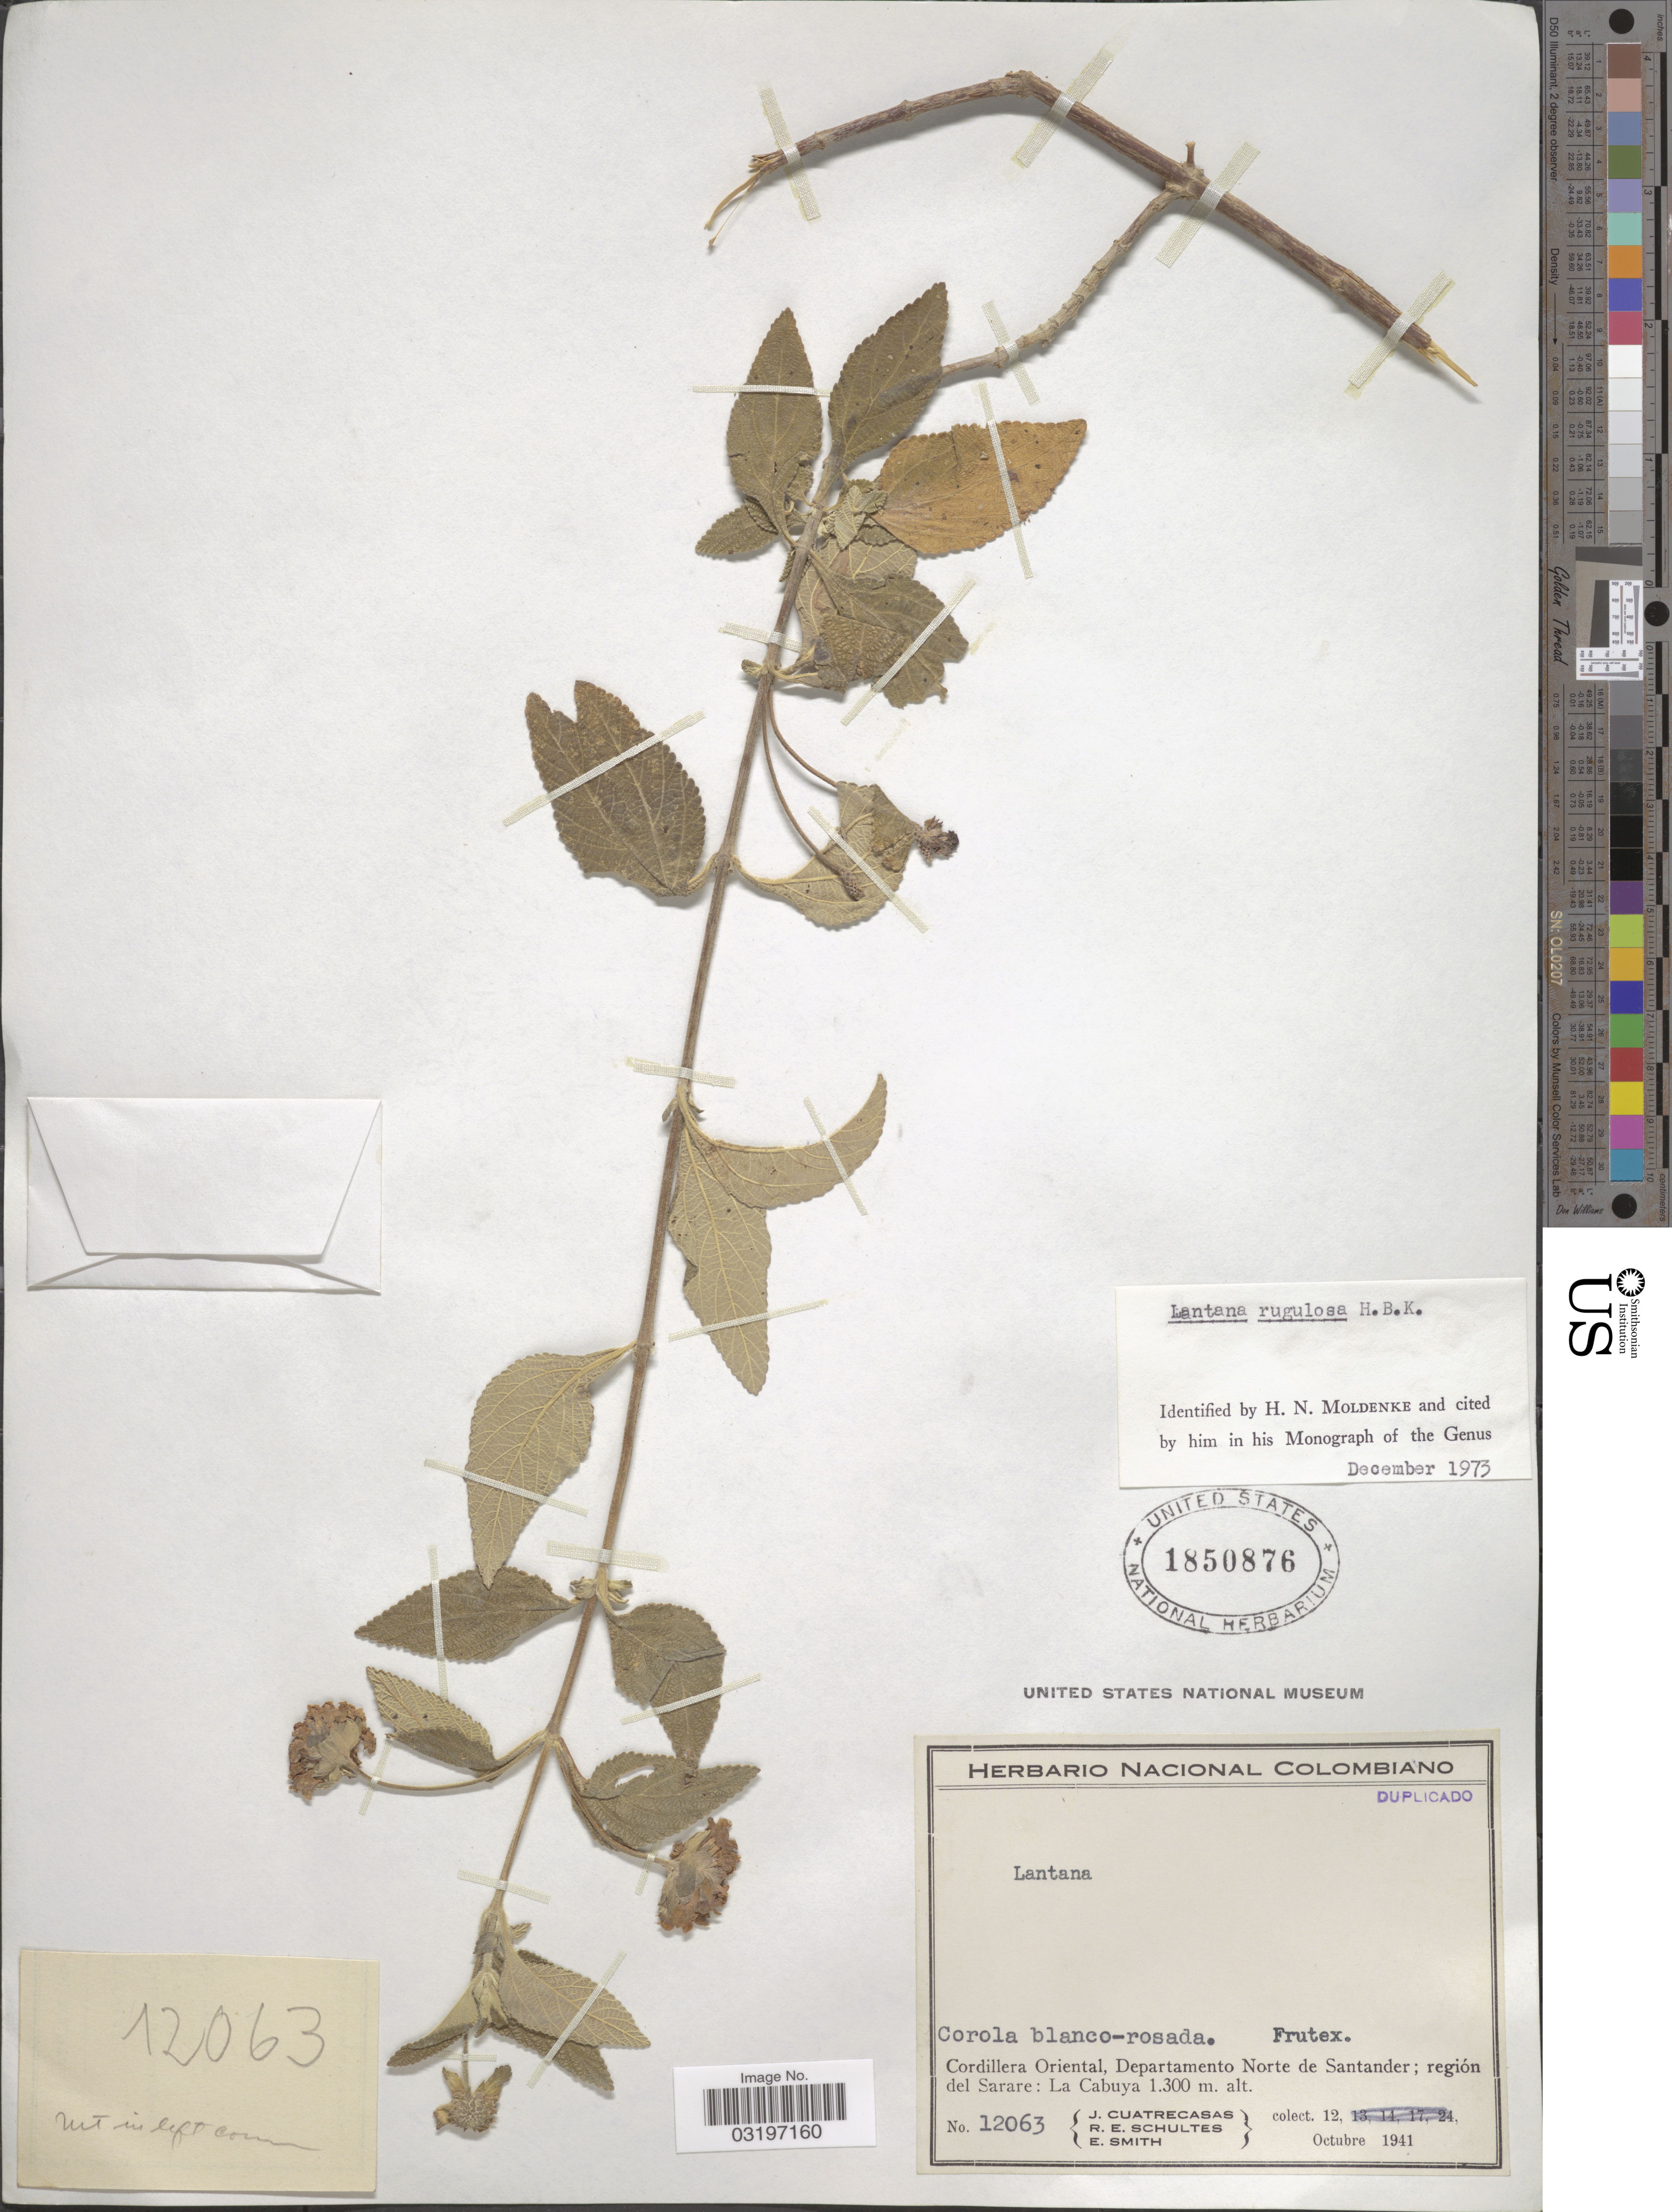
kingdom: Plantae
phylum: Tracheophyta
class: Magnoliopsida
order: Lamiales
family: Verbenaceae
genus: Lantana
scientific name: Lantana rugulosa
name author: Kunth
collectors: J. Cuatrecasas, R. E. Schultes & E. Smith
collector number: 12063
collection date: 1941-10-12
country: Colombia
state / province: Norte de Santander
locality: Cordillera Oriental, Departamento Norte de Santander; región del Sarare: La Cabuya.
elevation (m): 1300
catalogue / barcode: US 1850876